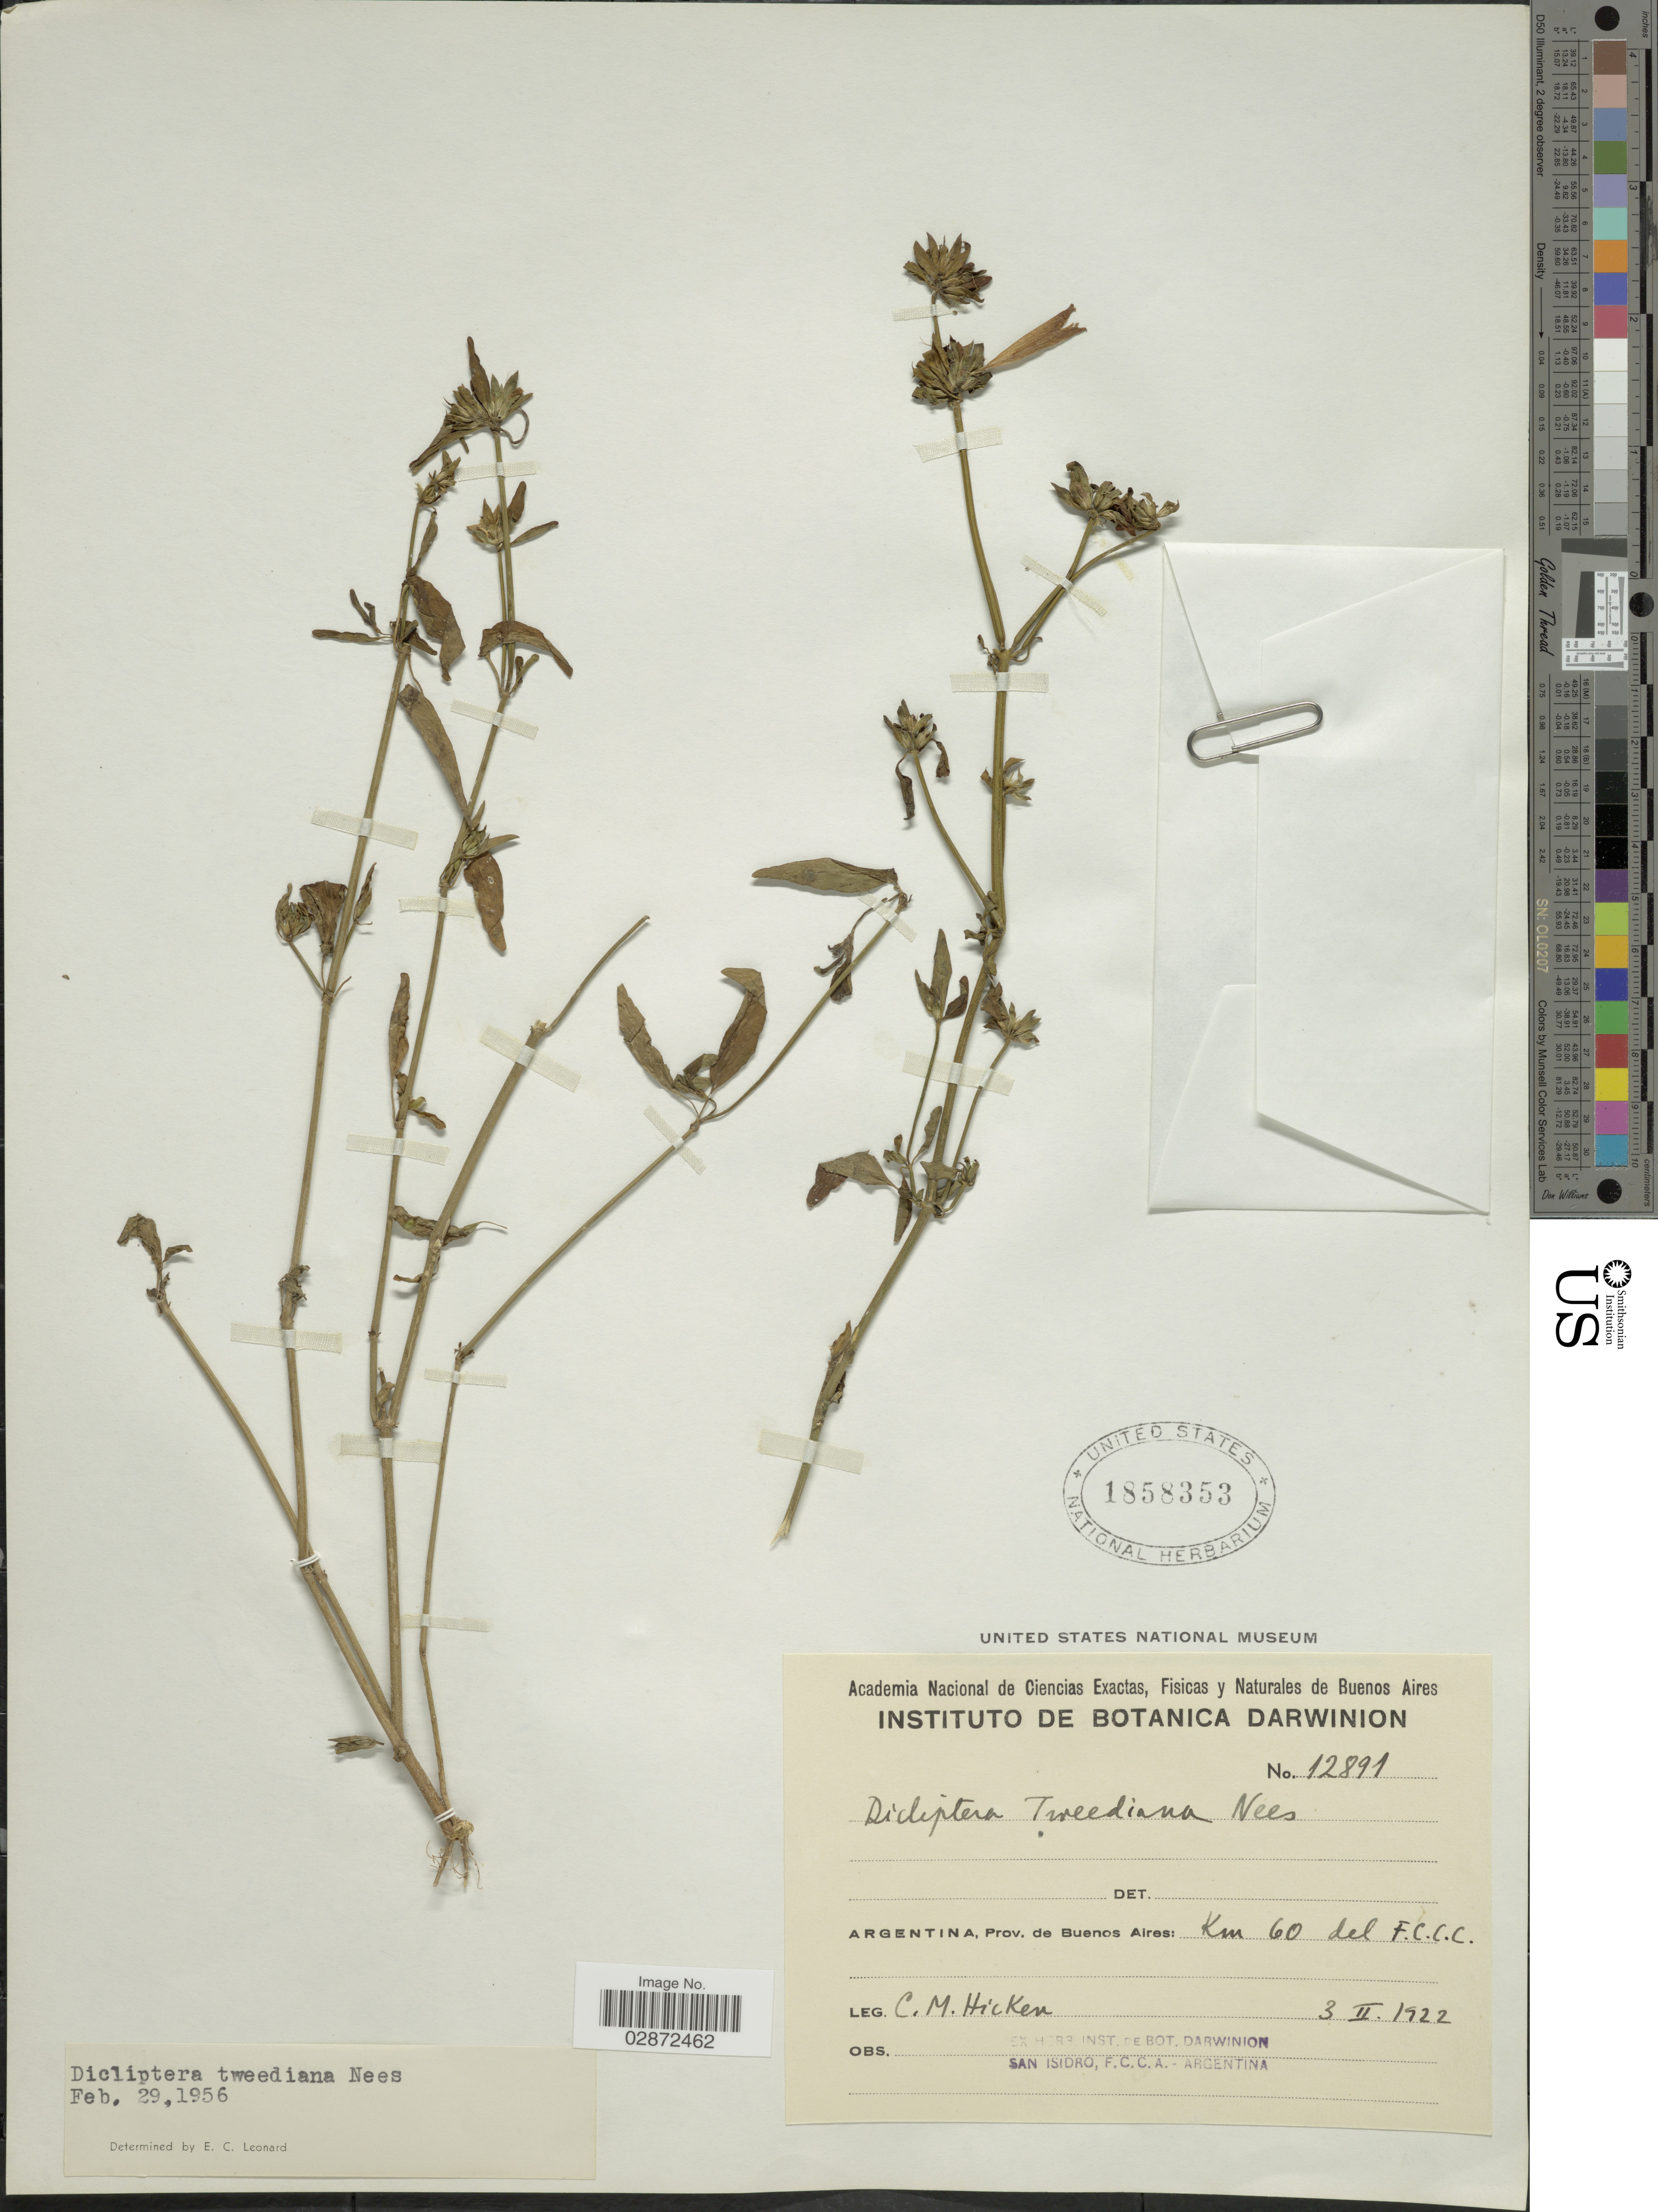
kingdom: Plantae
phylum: Tracheophyta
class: Magnoliopsida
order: Lamiales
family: Acanthaceae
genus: Dicliptera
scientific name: Dicliptera squarrosa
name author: Nees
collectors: C. M. Hicken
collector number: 12891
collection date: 1922-02-03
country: Argentina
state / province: Buenos Aires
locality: Prov. de Buenos Aires: Km 60 del F.C.C.C.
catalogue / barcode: US 1858353